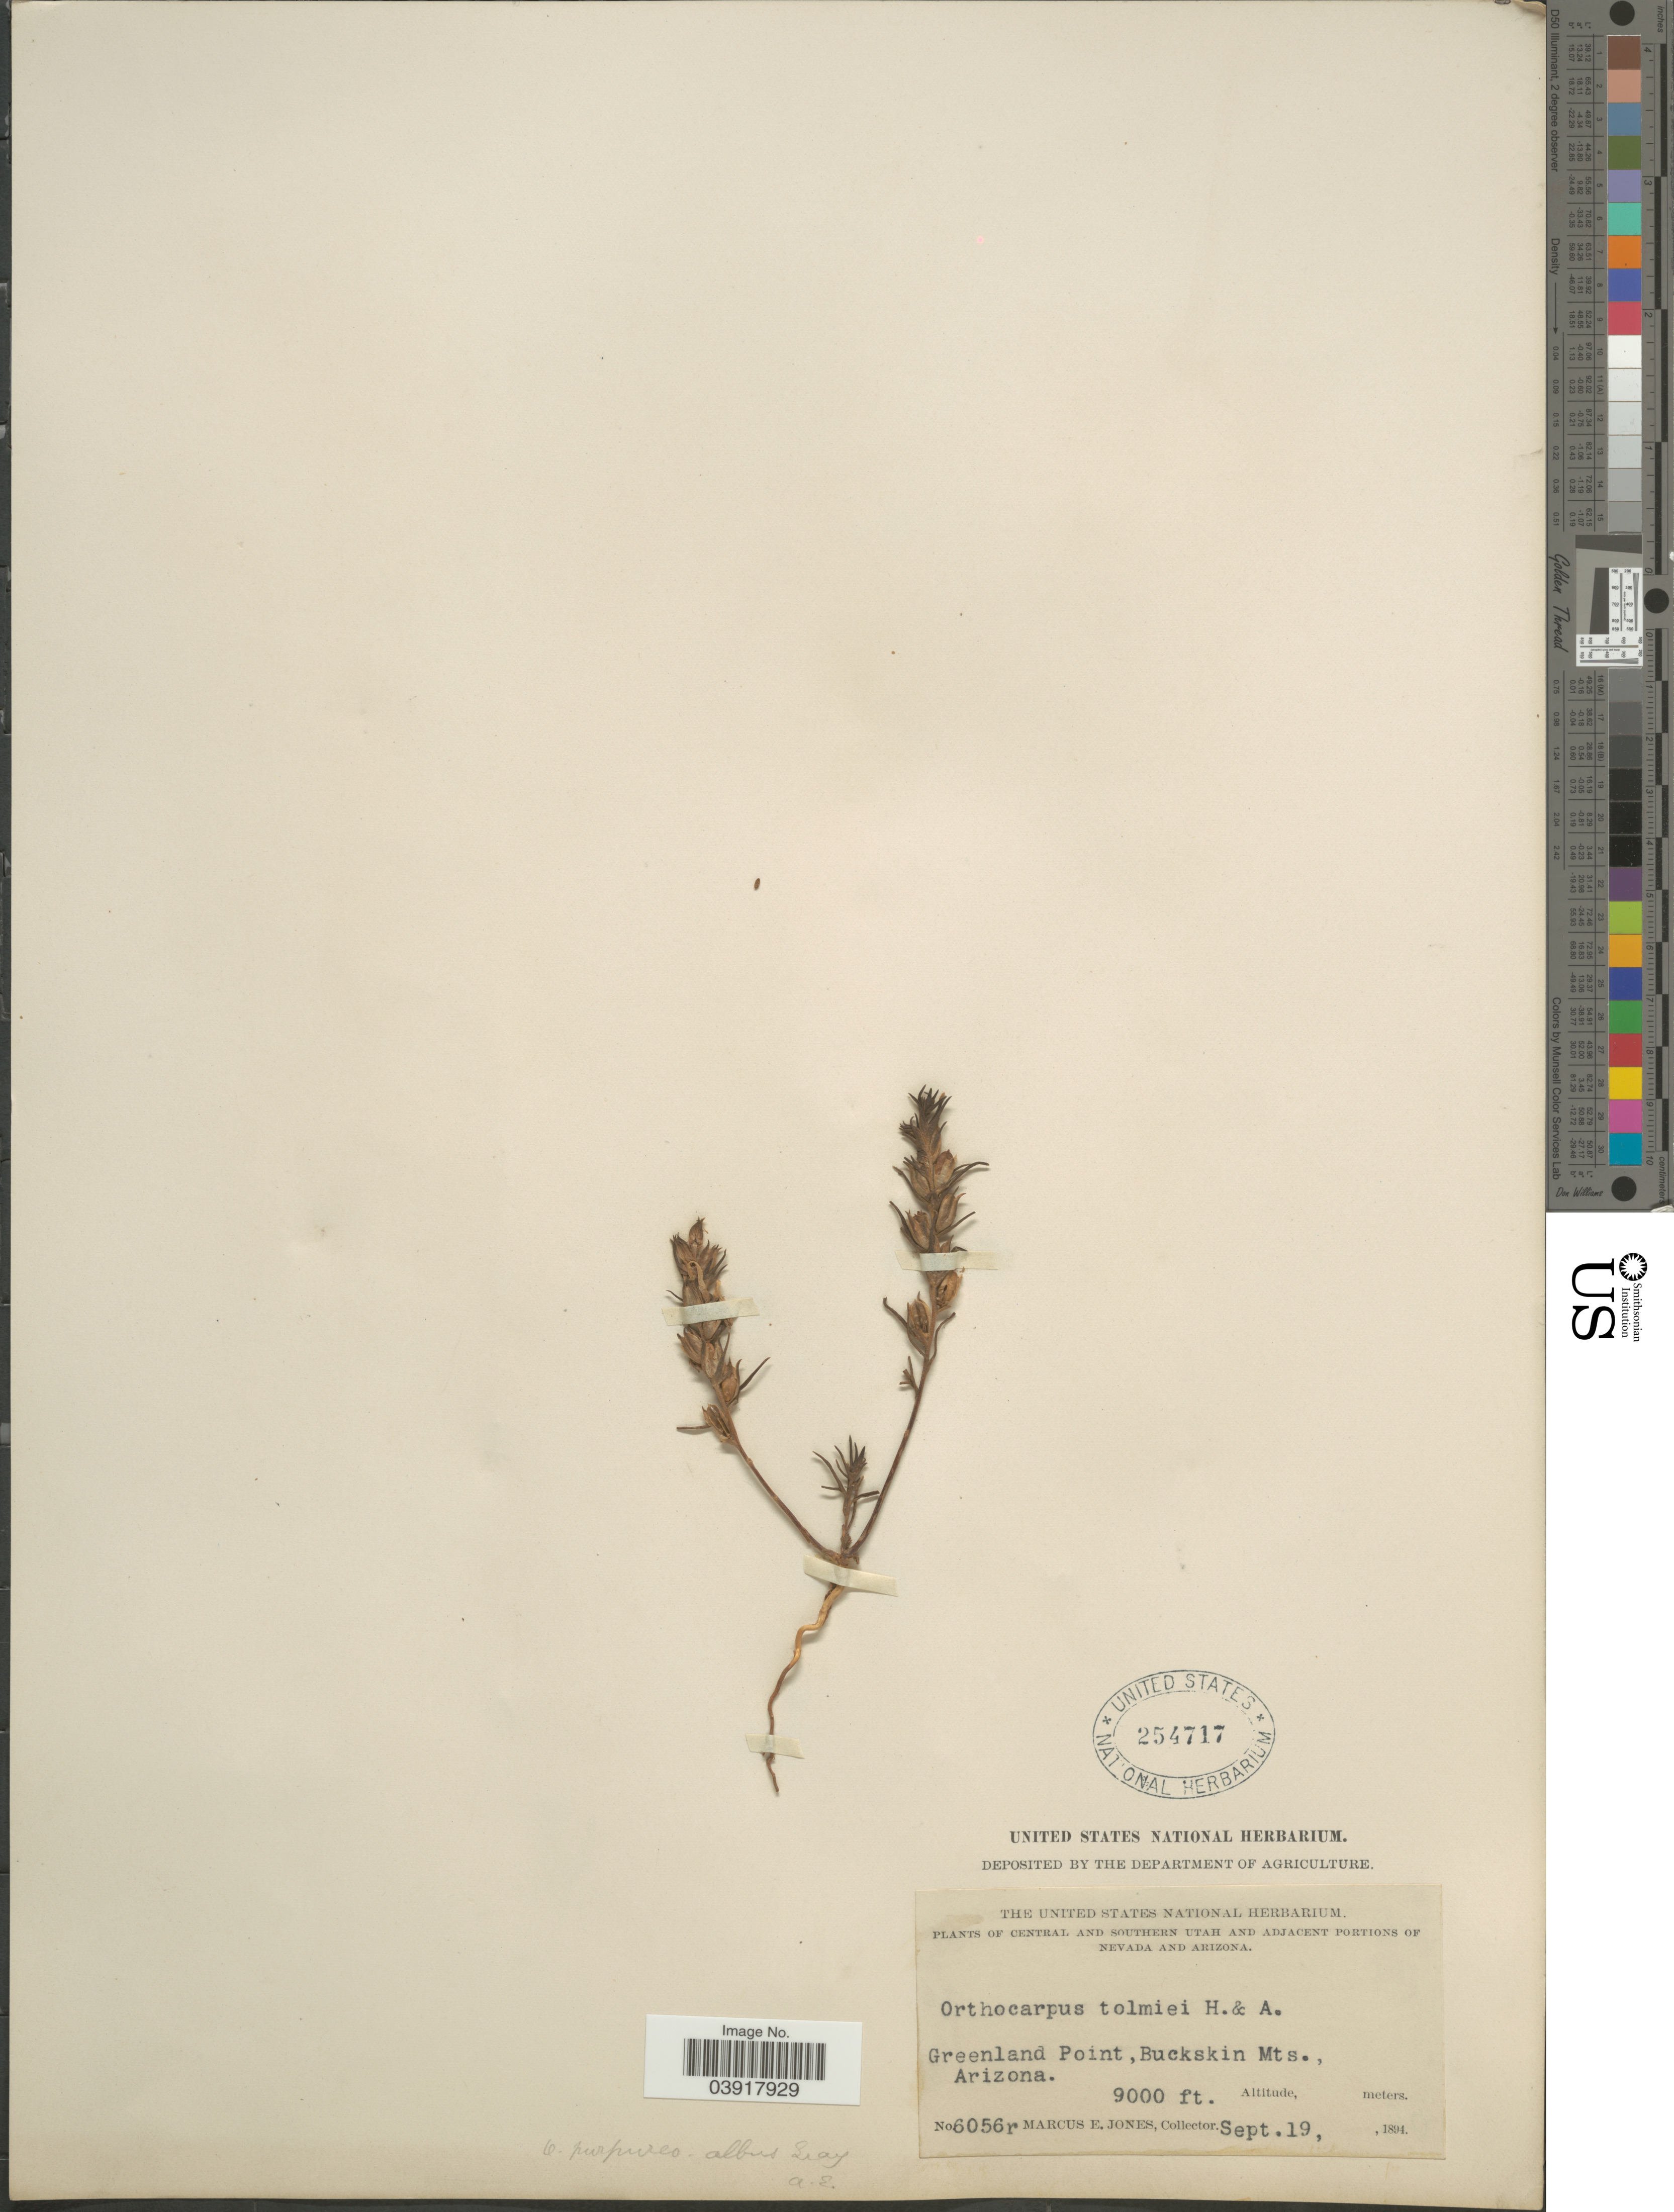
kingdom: Plantae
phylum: Tracheophyta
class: Magnoliopsida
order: Lamiales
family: Orobanchaceae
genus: Orthocarpus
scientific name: Orthocarpus purpureo-albus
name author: A. Gray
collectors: M. E. Jones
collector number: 6056r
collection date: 1894-09-19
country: United States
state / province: Arizona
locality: Greenland Point, Buckskin Mts.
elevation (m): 2743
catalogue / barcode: US 254717